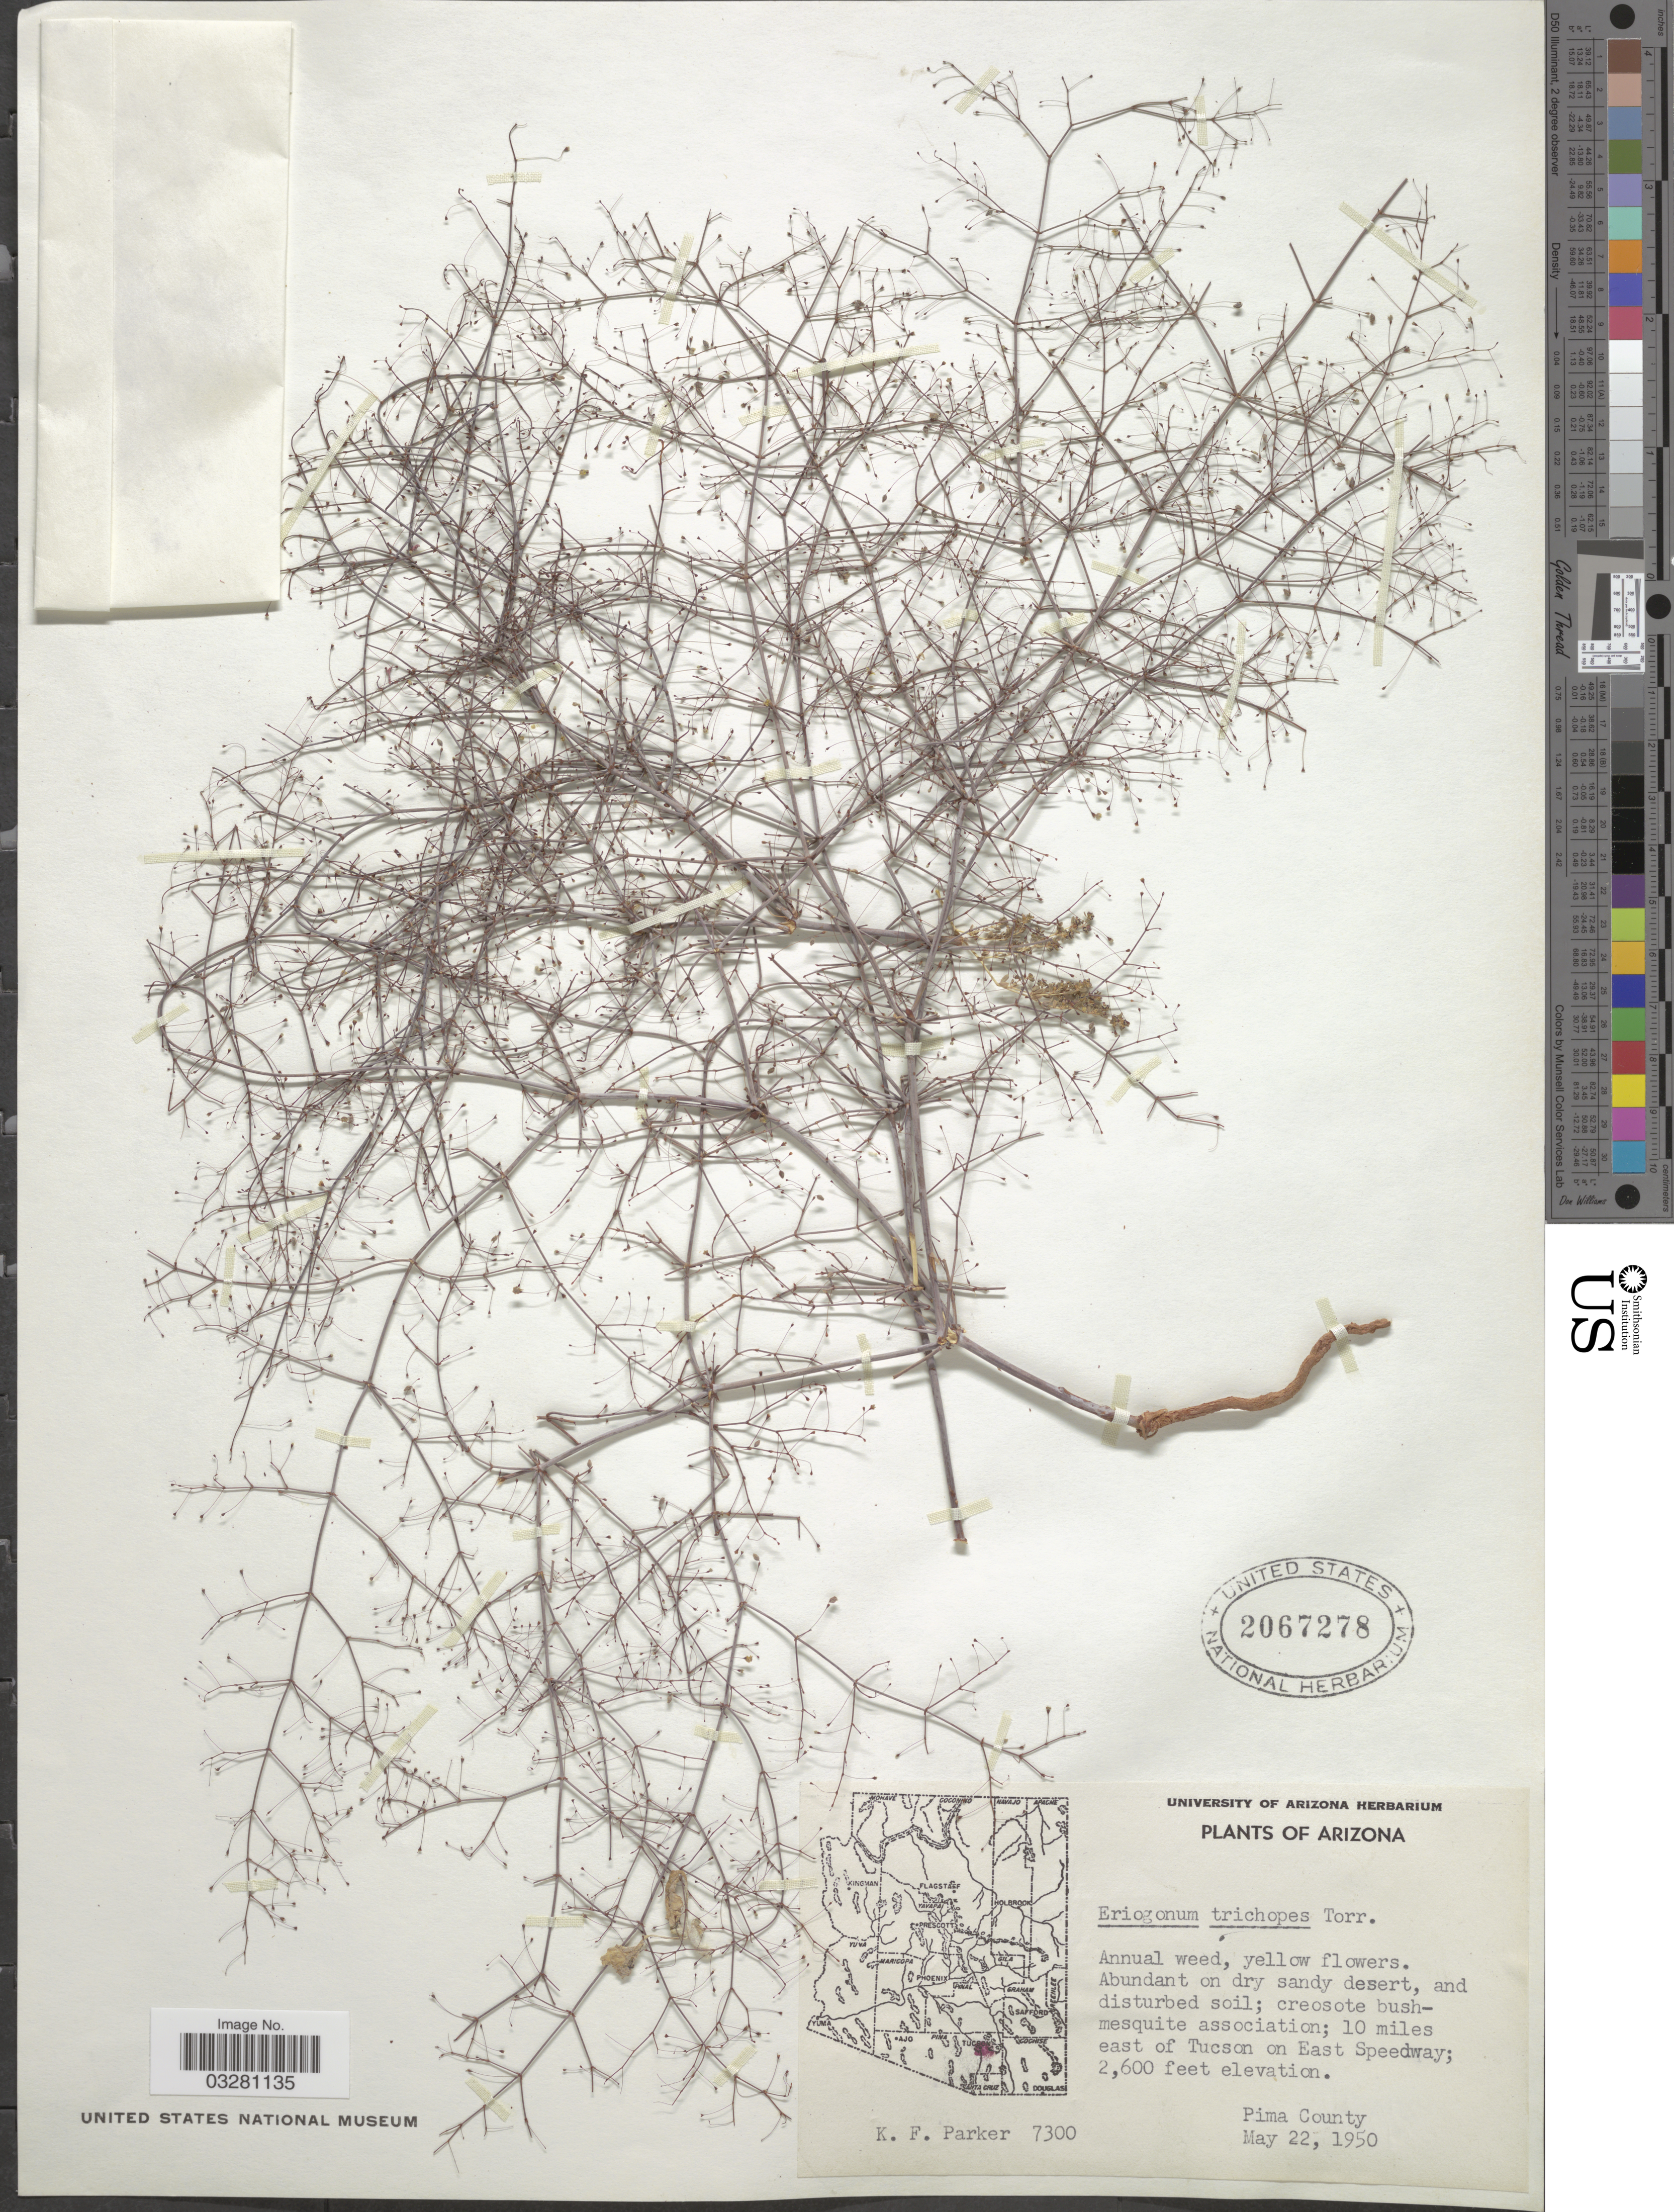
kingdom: Plantae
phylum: Tracheophyta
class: Magnoliopsida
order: Caryophyllales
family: Polygonaceae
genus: Eriogonum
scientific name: Eriogonum trichopes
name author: Torr.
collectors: K. F. Parker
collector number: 7300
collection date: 1950-05-22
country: United States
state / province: Arizona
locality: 10 miles east of Tucson on East Speedway. Pima County.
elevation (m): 792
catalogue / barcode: US 2067278